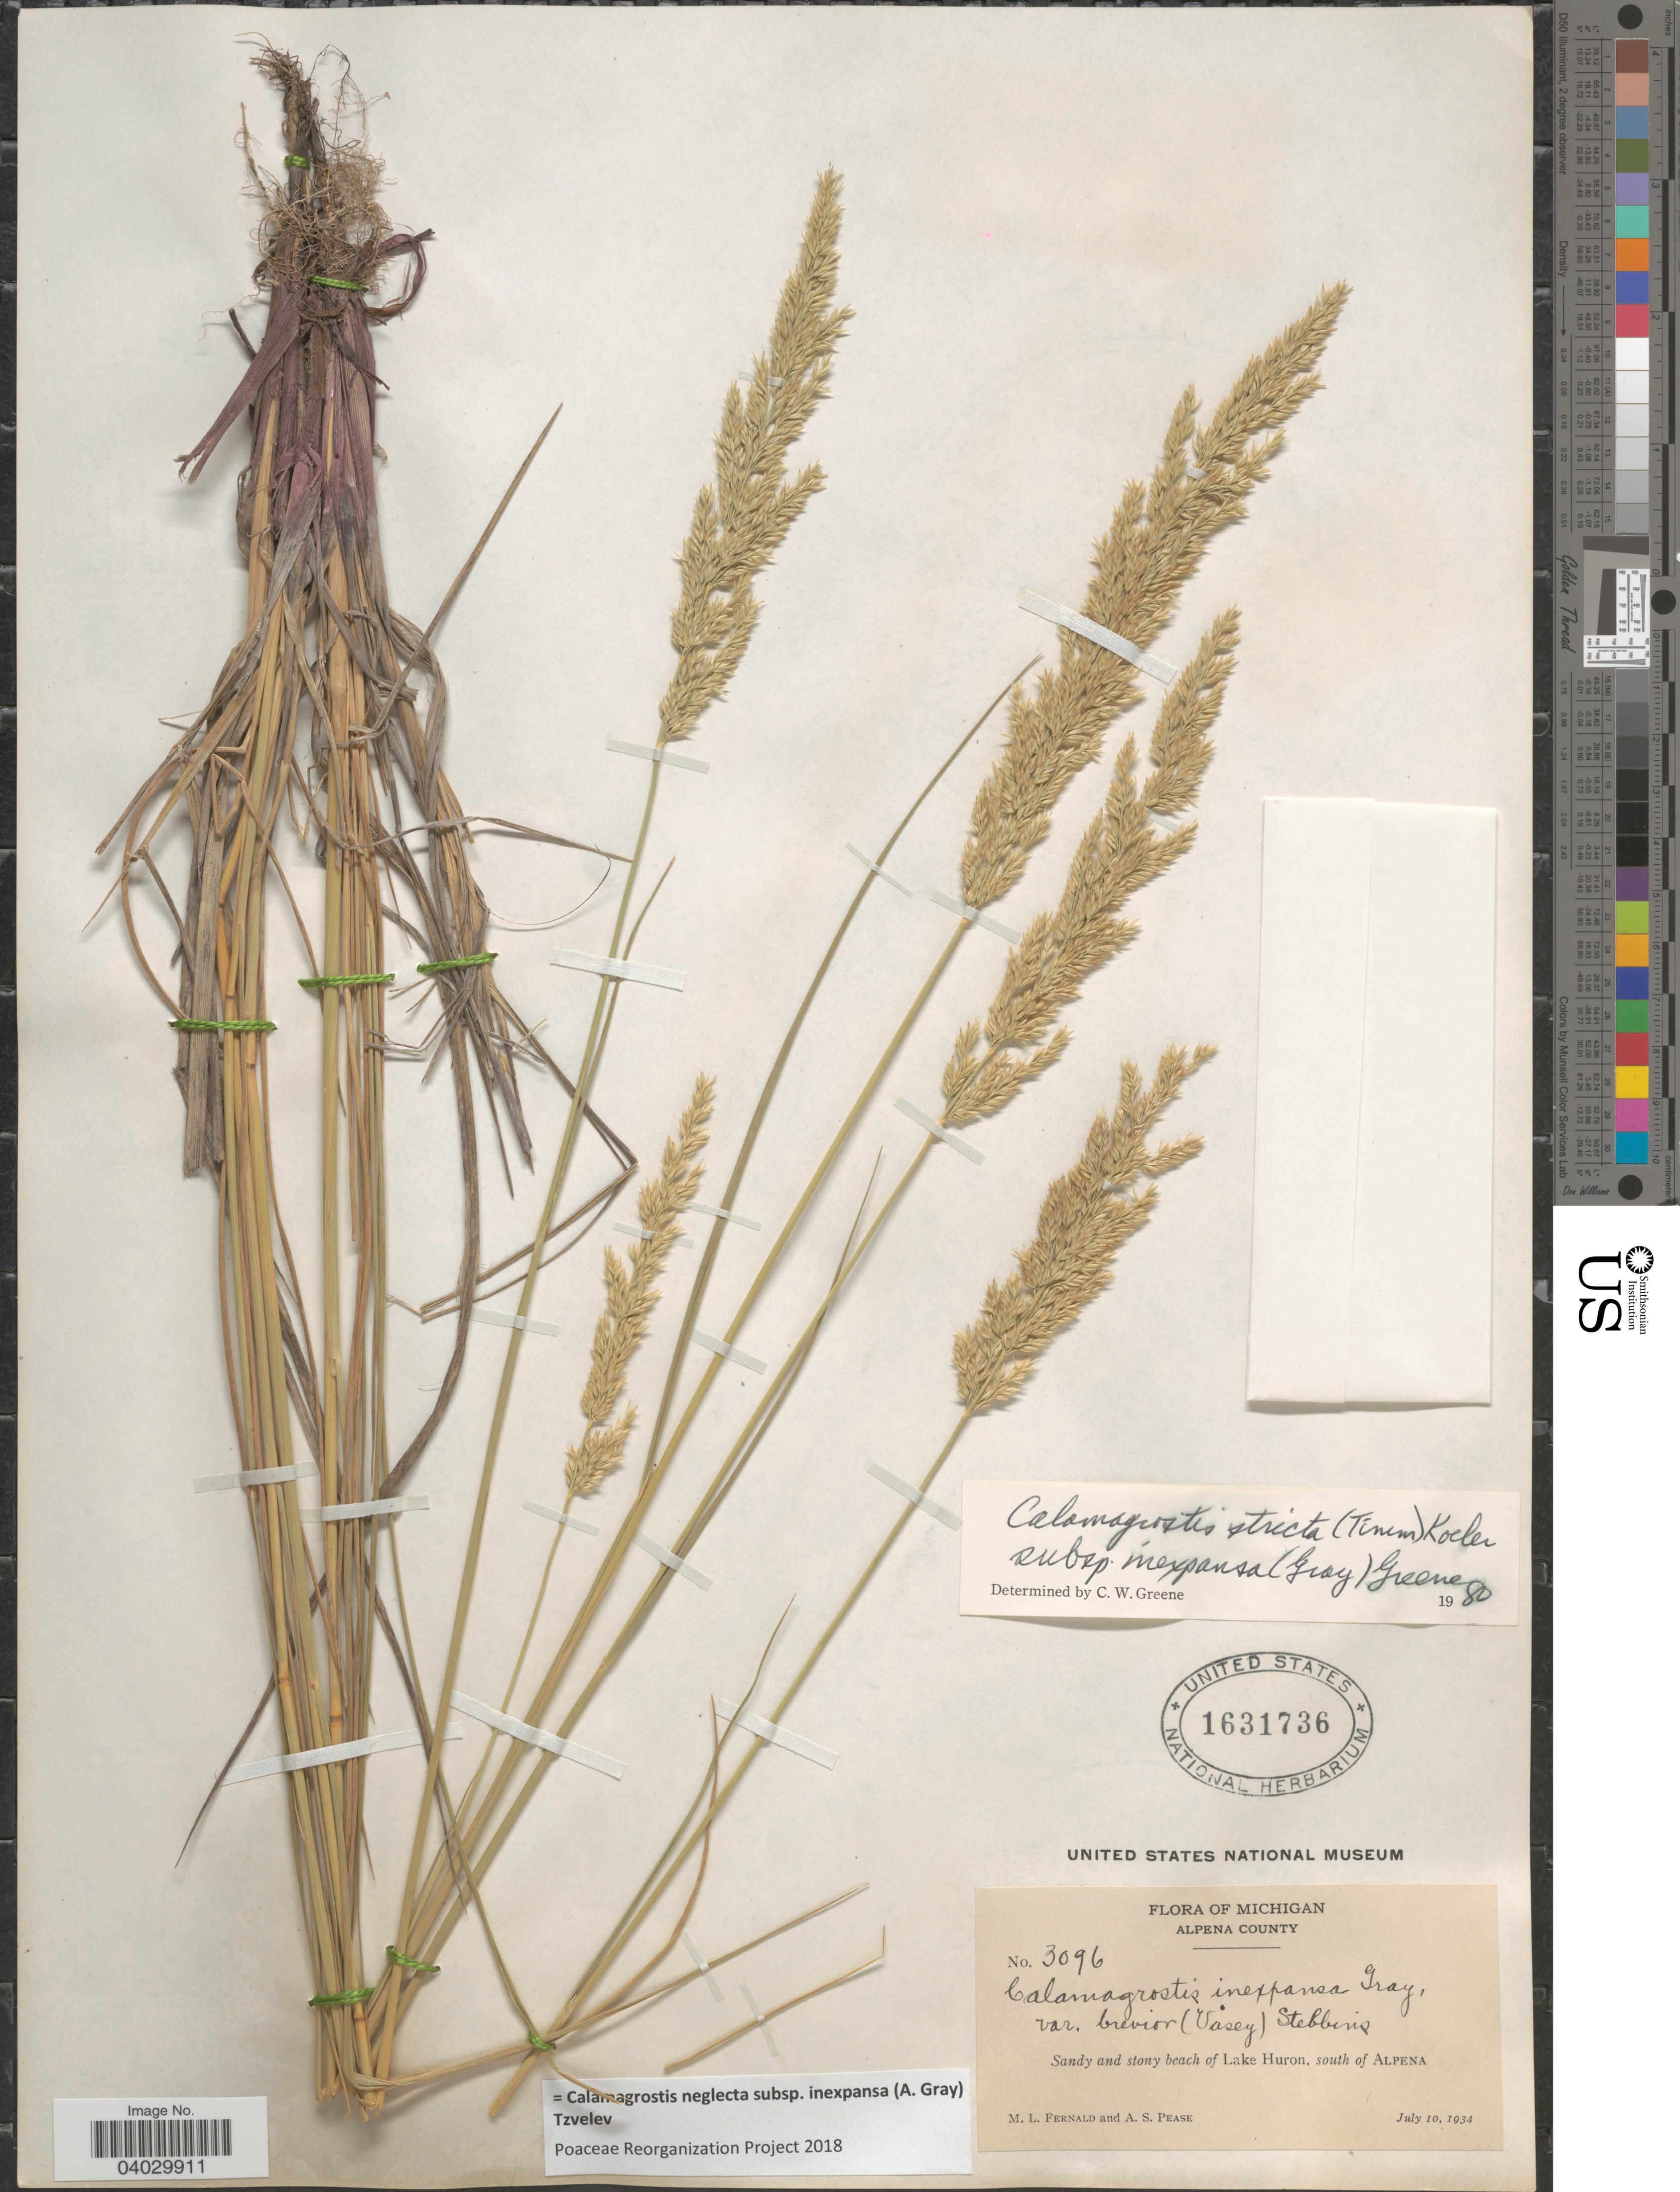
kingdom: Plantae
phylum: Tracheophyta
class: Liliopsida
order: Poales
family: Poaceae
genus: Calamagrostis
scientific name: Calamagrostis neglecta subsp. inexpansa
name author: (A. Gray) Tzvelev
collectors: M. L. Fernald & A. S. Pease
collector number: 3096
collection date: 1934-07-10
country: United States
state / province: Michigan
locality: Alpena County. Sandy and stony beach of Lake Huron, south of Alpena.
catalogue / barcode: US 1631736